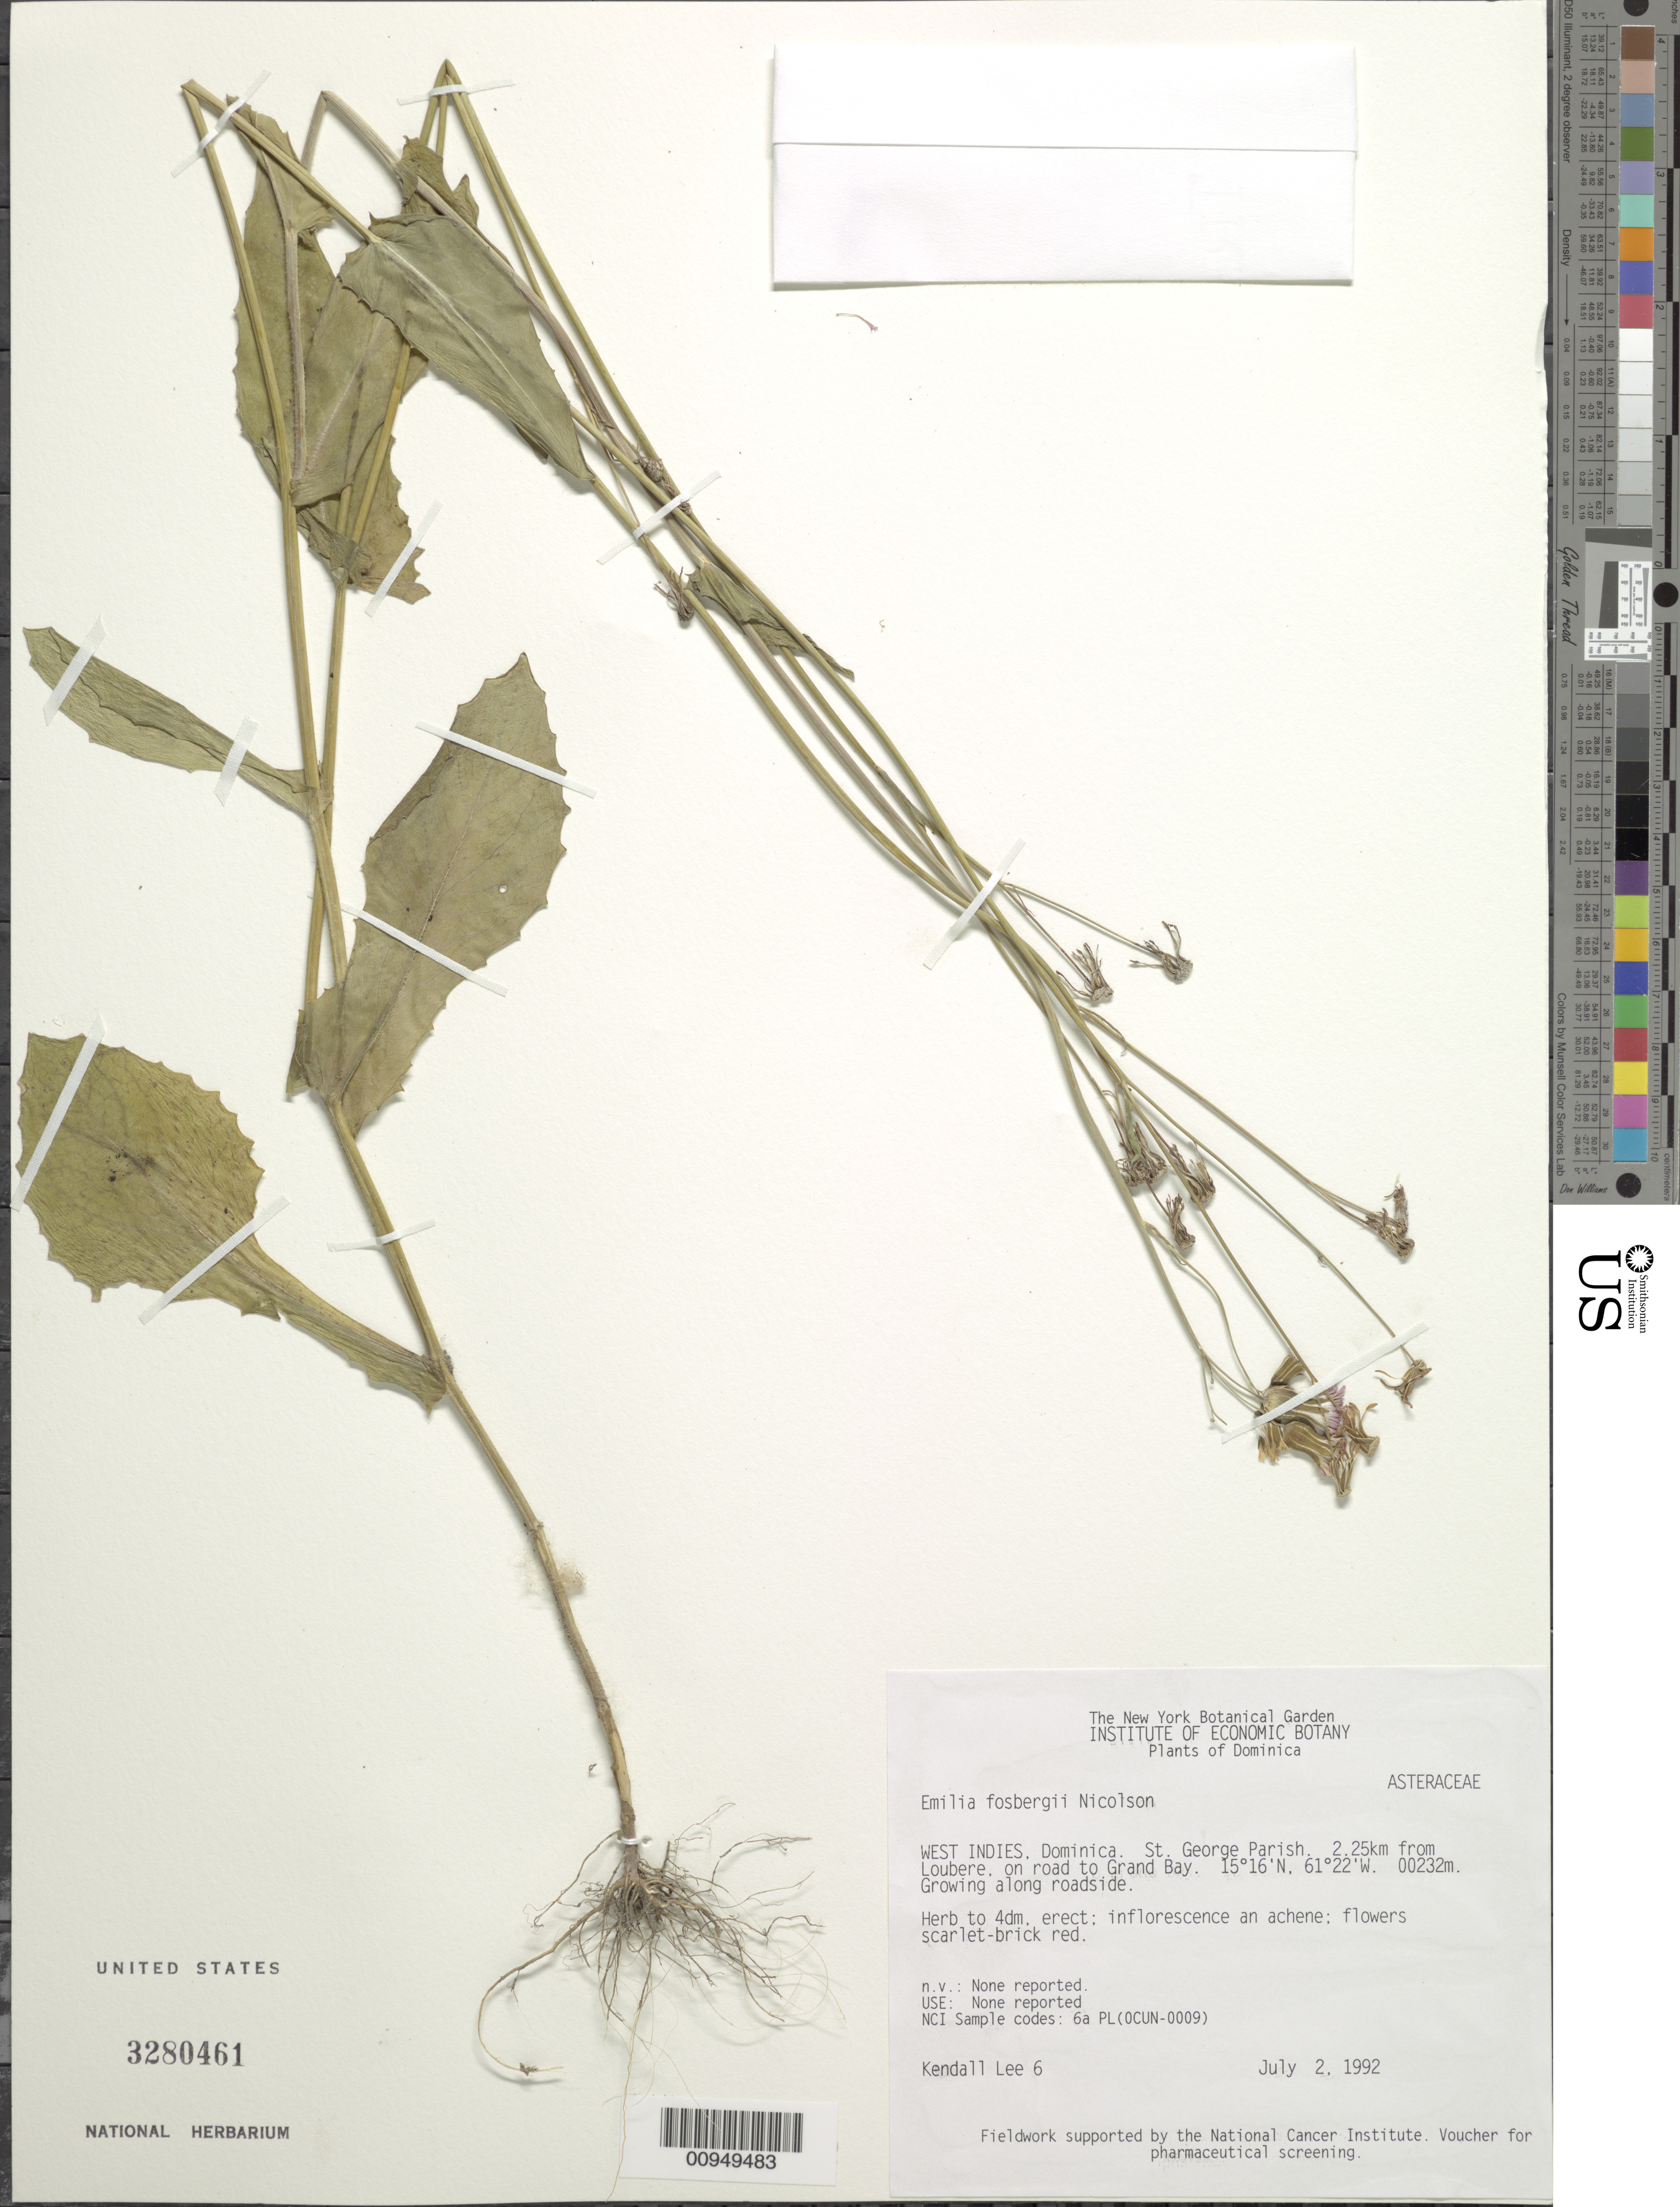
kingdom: Plantae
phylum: Tracheophyta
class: Magnoliopsida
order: Asterales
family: Asteraceae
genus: Emilia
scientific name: Emilia fosbergii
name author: Nicolson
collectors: K. Lee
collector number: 6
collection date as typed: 02 Jul 1992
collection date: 1992-07-02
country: Dominica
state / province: St. George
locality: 2.25 km from Loubere, on road to Grand Bay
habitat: Growing along roadside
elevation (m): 232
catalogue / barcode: US 3280461